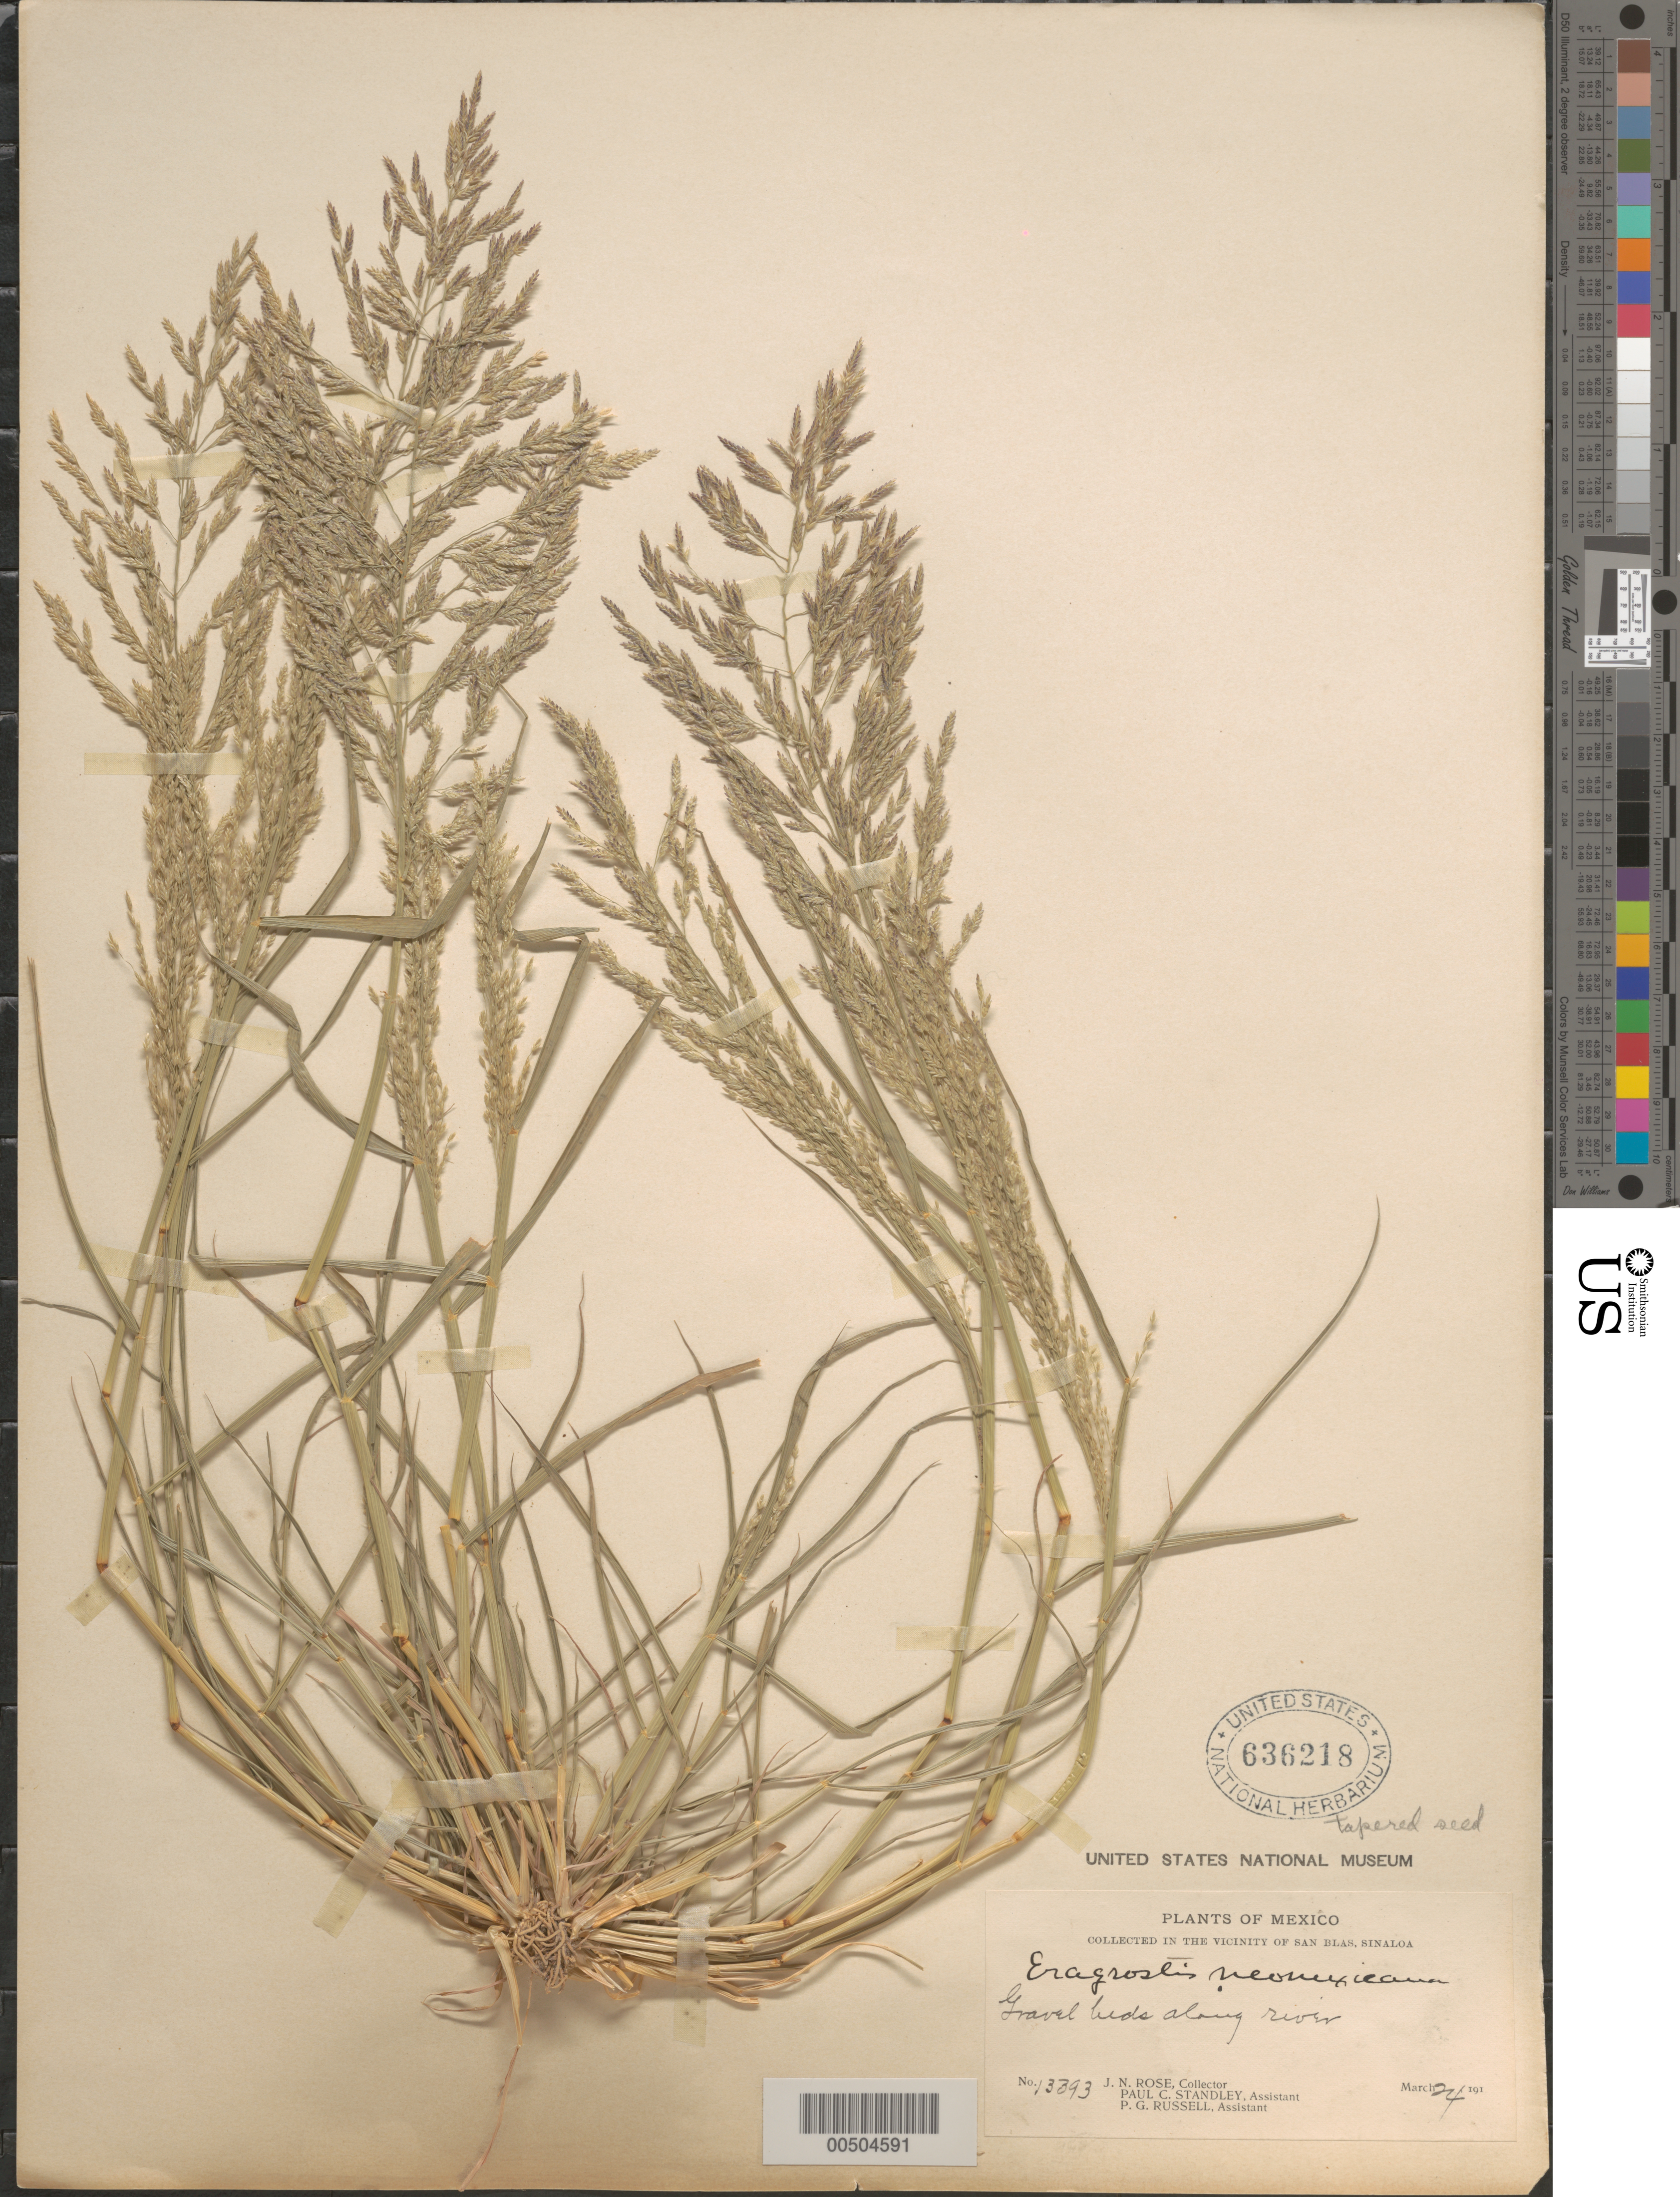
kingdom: Plantae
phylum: Tracheophyta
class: Liliopsida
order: Poales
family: Poaceae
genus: Eragrostis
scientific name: Eragrostis pectinacea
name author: (Michx.) Nees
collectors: J. N. Rose, P. C. Standley & P. G. Russell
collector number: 13393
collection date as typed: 24 Mar 191?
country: Mexico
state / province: Sinaloa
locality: Vicinity of San Blas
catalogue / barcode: US 636218